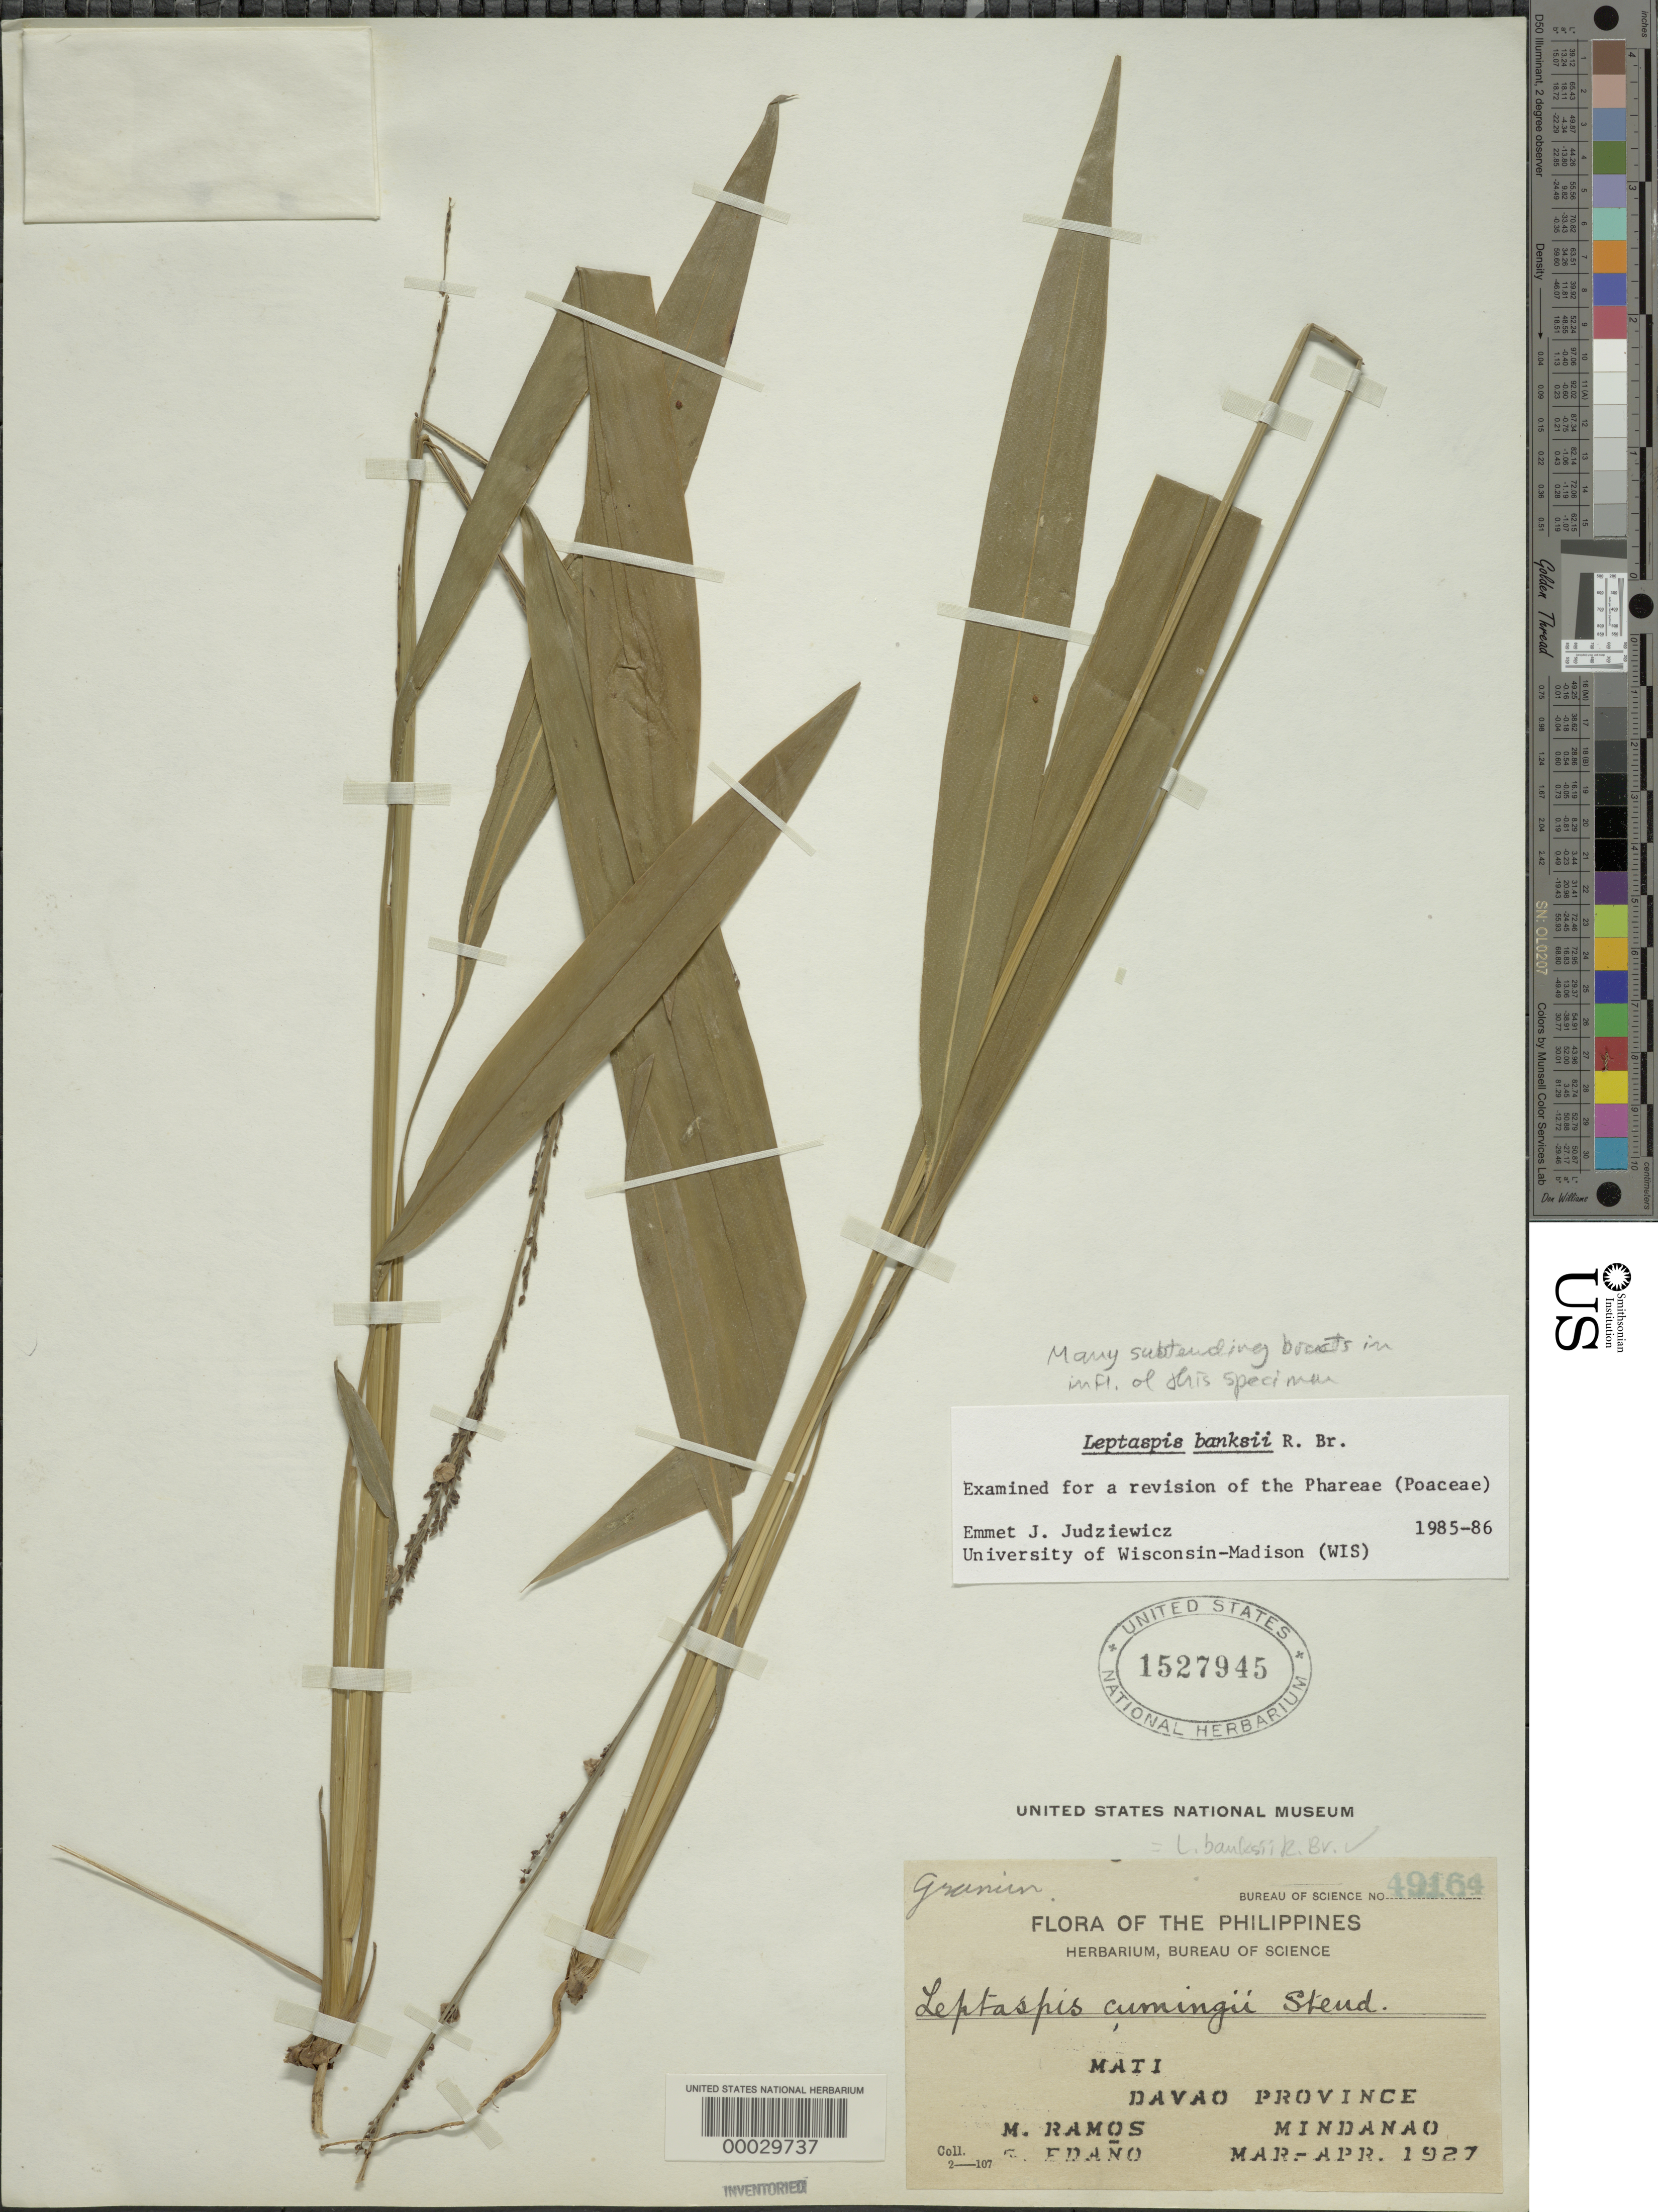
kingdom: Plantae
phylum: Tracheophyta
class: Liliopsida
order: Poales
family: Poaceae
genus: Leptaspis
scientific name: Leptaspis banksii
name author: R. Br.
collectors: M. Ramos & G. E. Edaño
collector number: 49164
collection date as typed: Mar 1927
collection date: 1927-03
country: Philippines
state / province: Davao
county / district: Davao del Norte / Davao del Sur / Davao Oriental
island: Mindanao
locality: Mati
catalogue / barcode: US 1527945